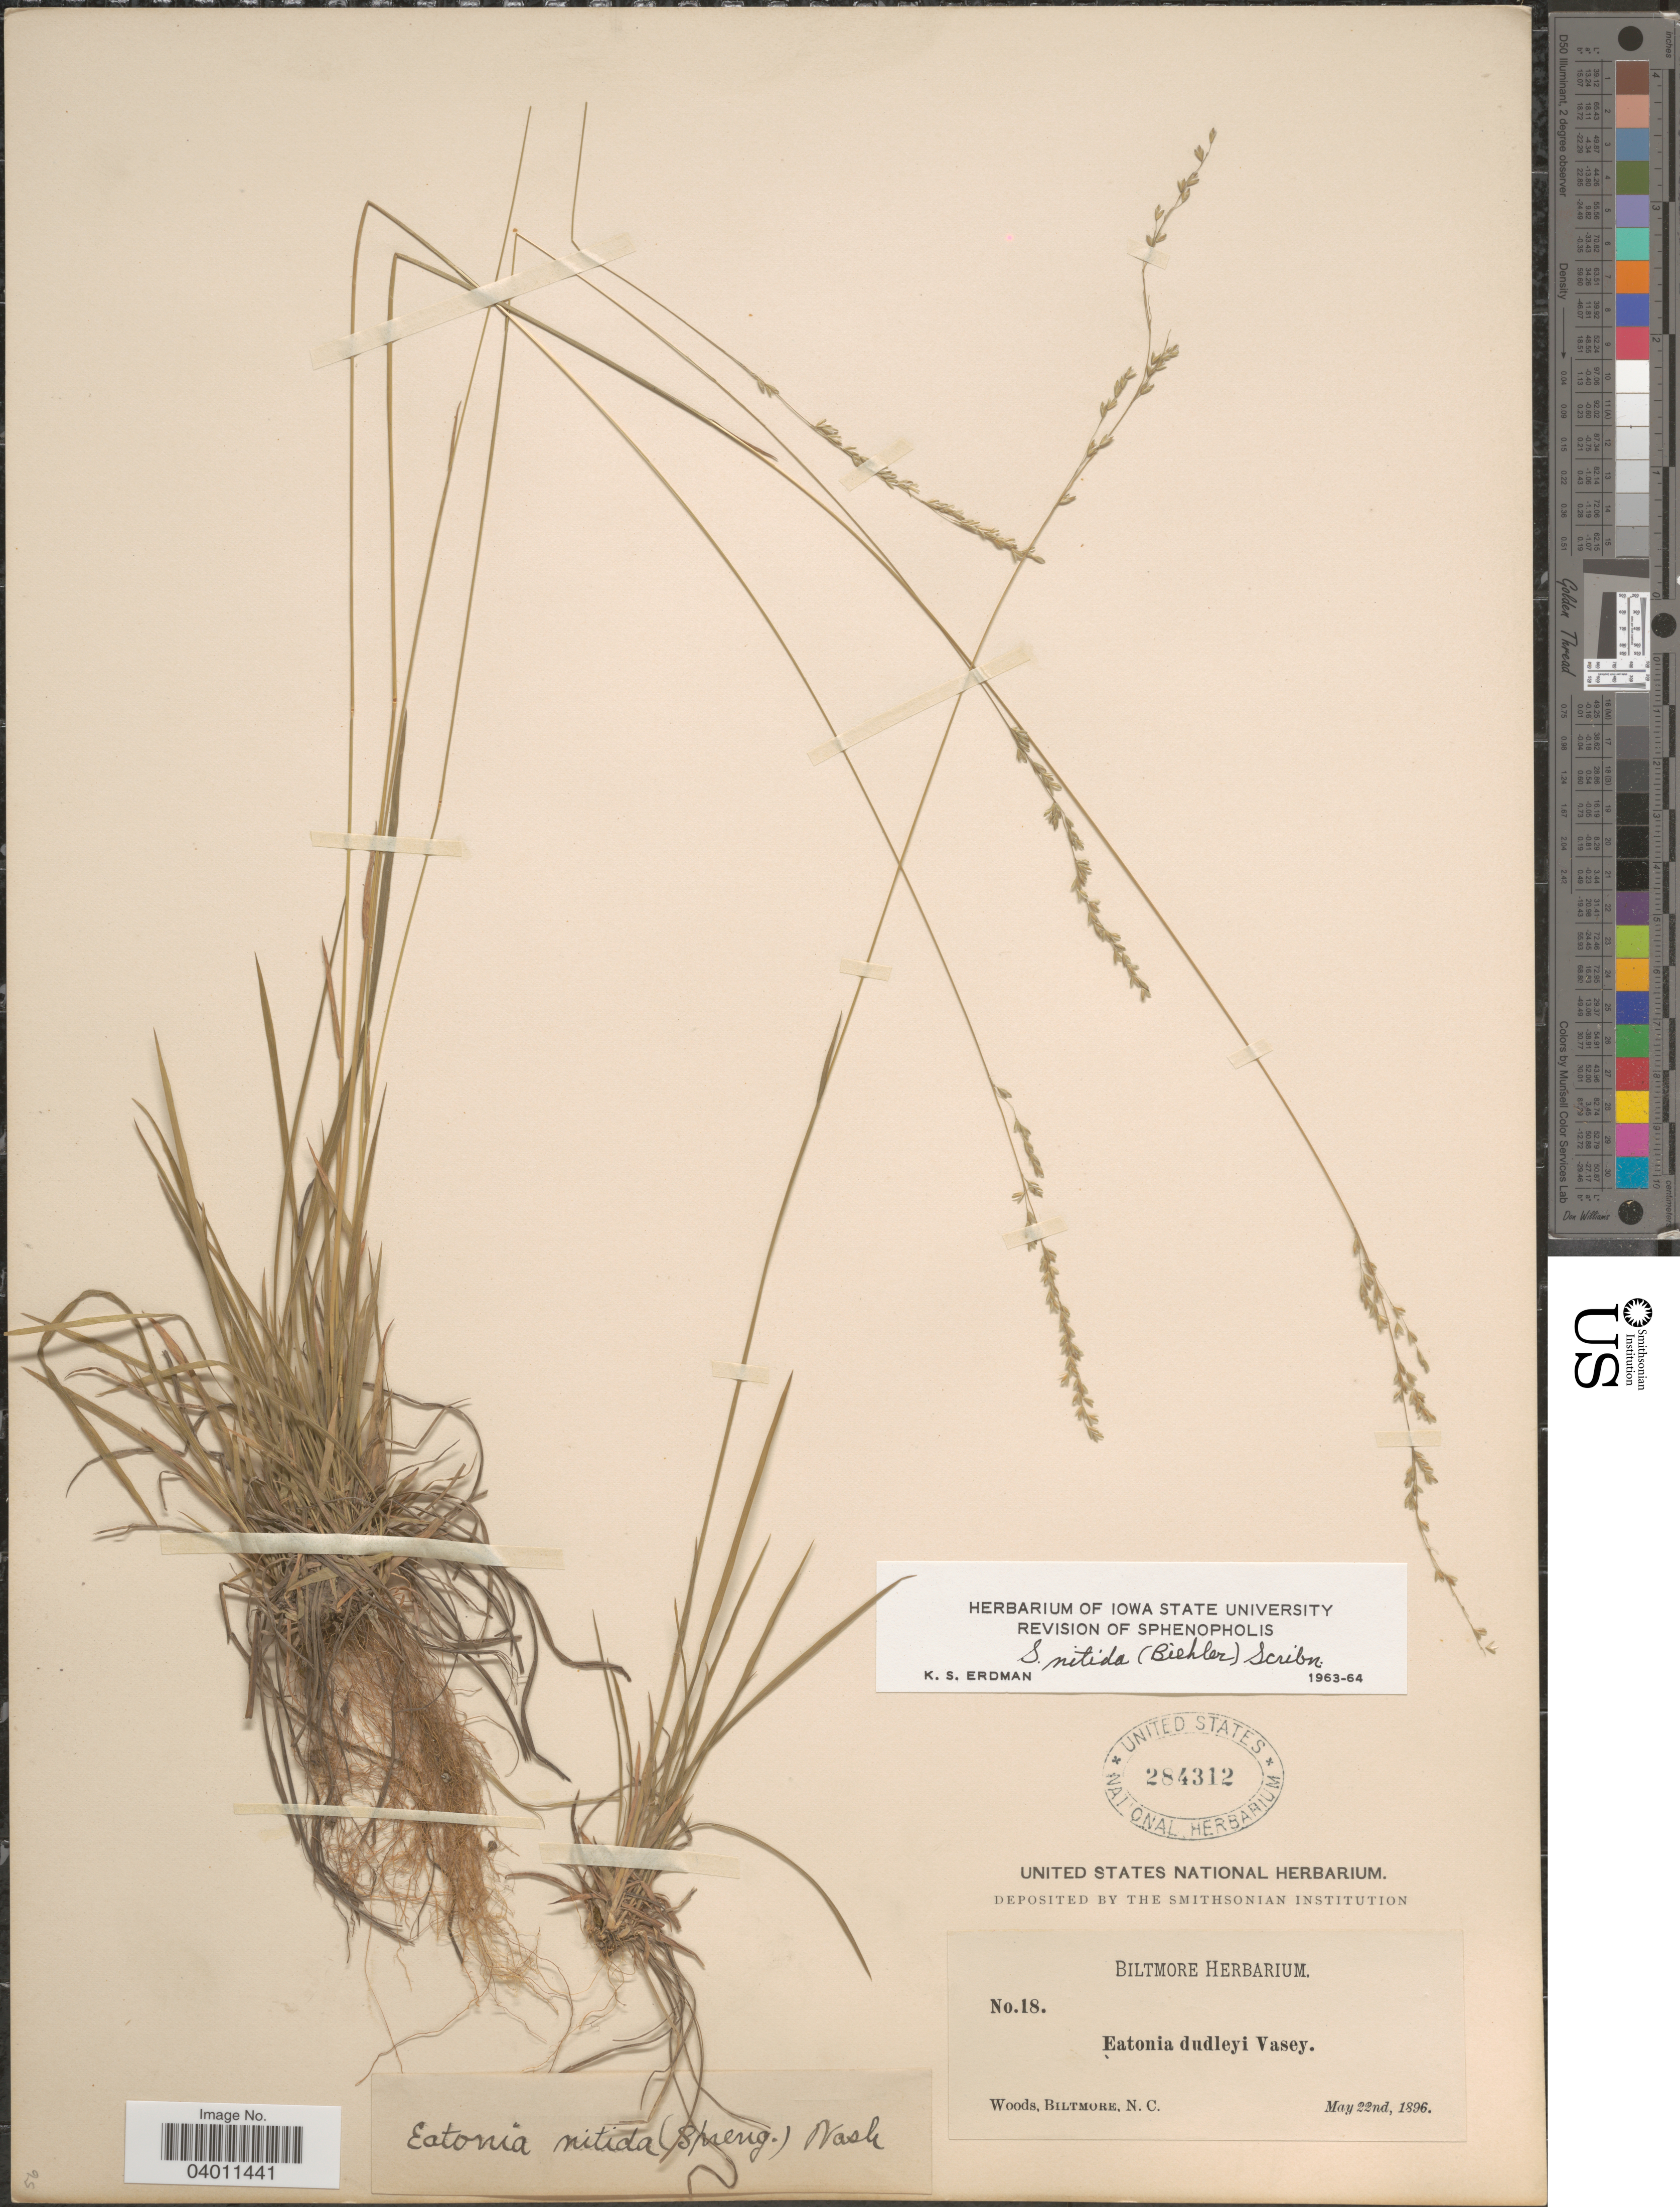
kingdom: Plantae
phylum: Tracheophyta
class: Liliopsida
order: Poales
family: Poaceae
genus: Sphenopholis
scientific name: Sphenopholis nitida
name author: (Biehler) Scribn.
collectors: ex herb. Biltmore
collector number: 18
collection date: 1896-05-22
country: United States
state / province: North Carolina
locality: Woods, Biltmore.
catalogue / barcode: US 284312